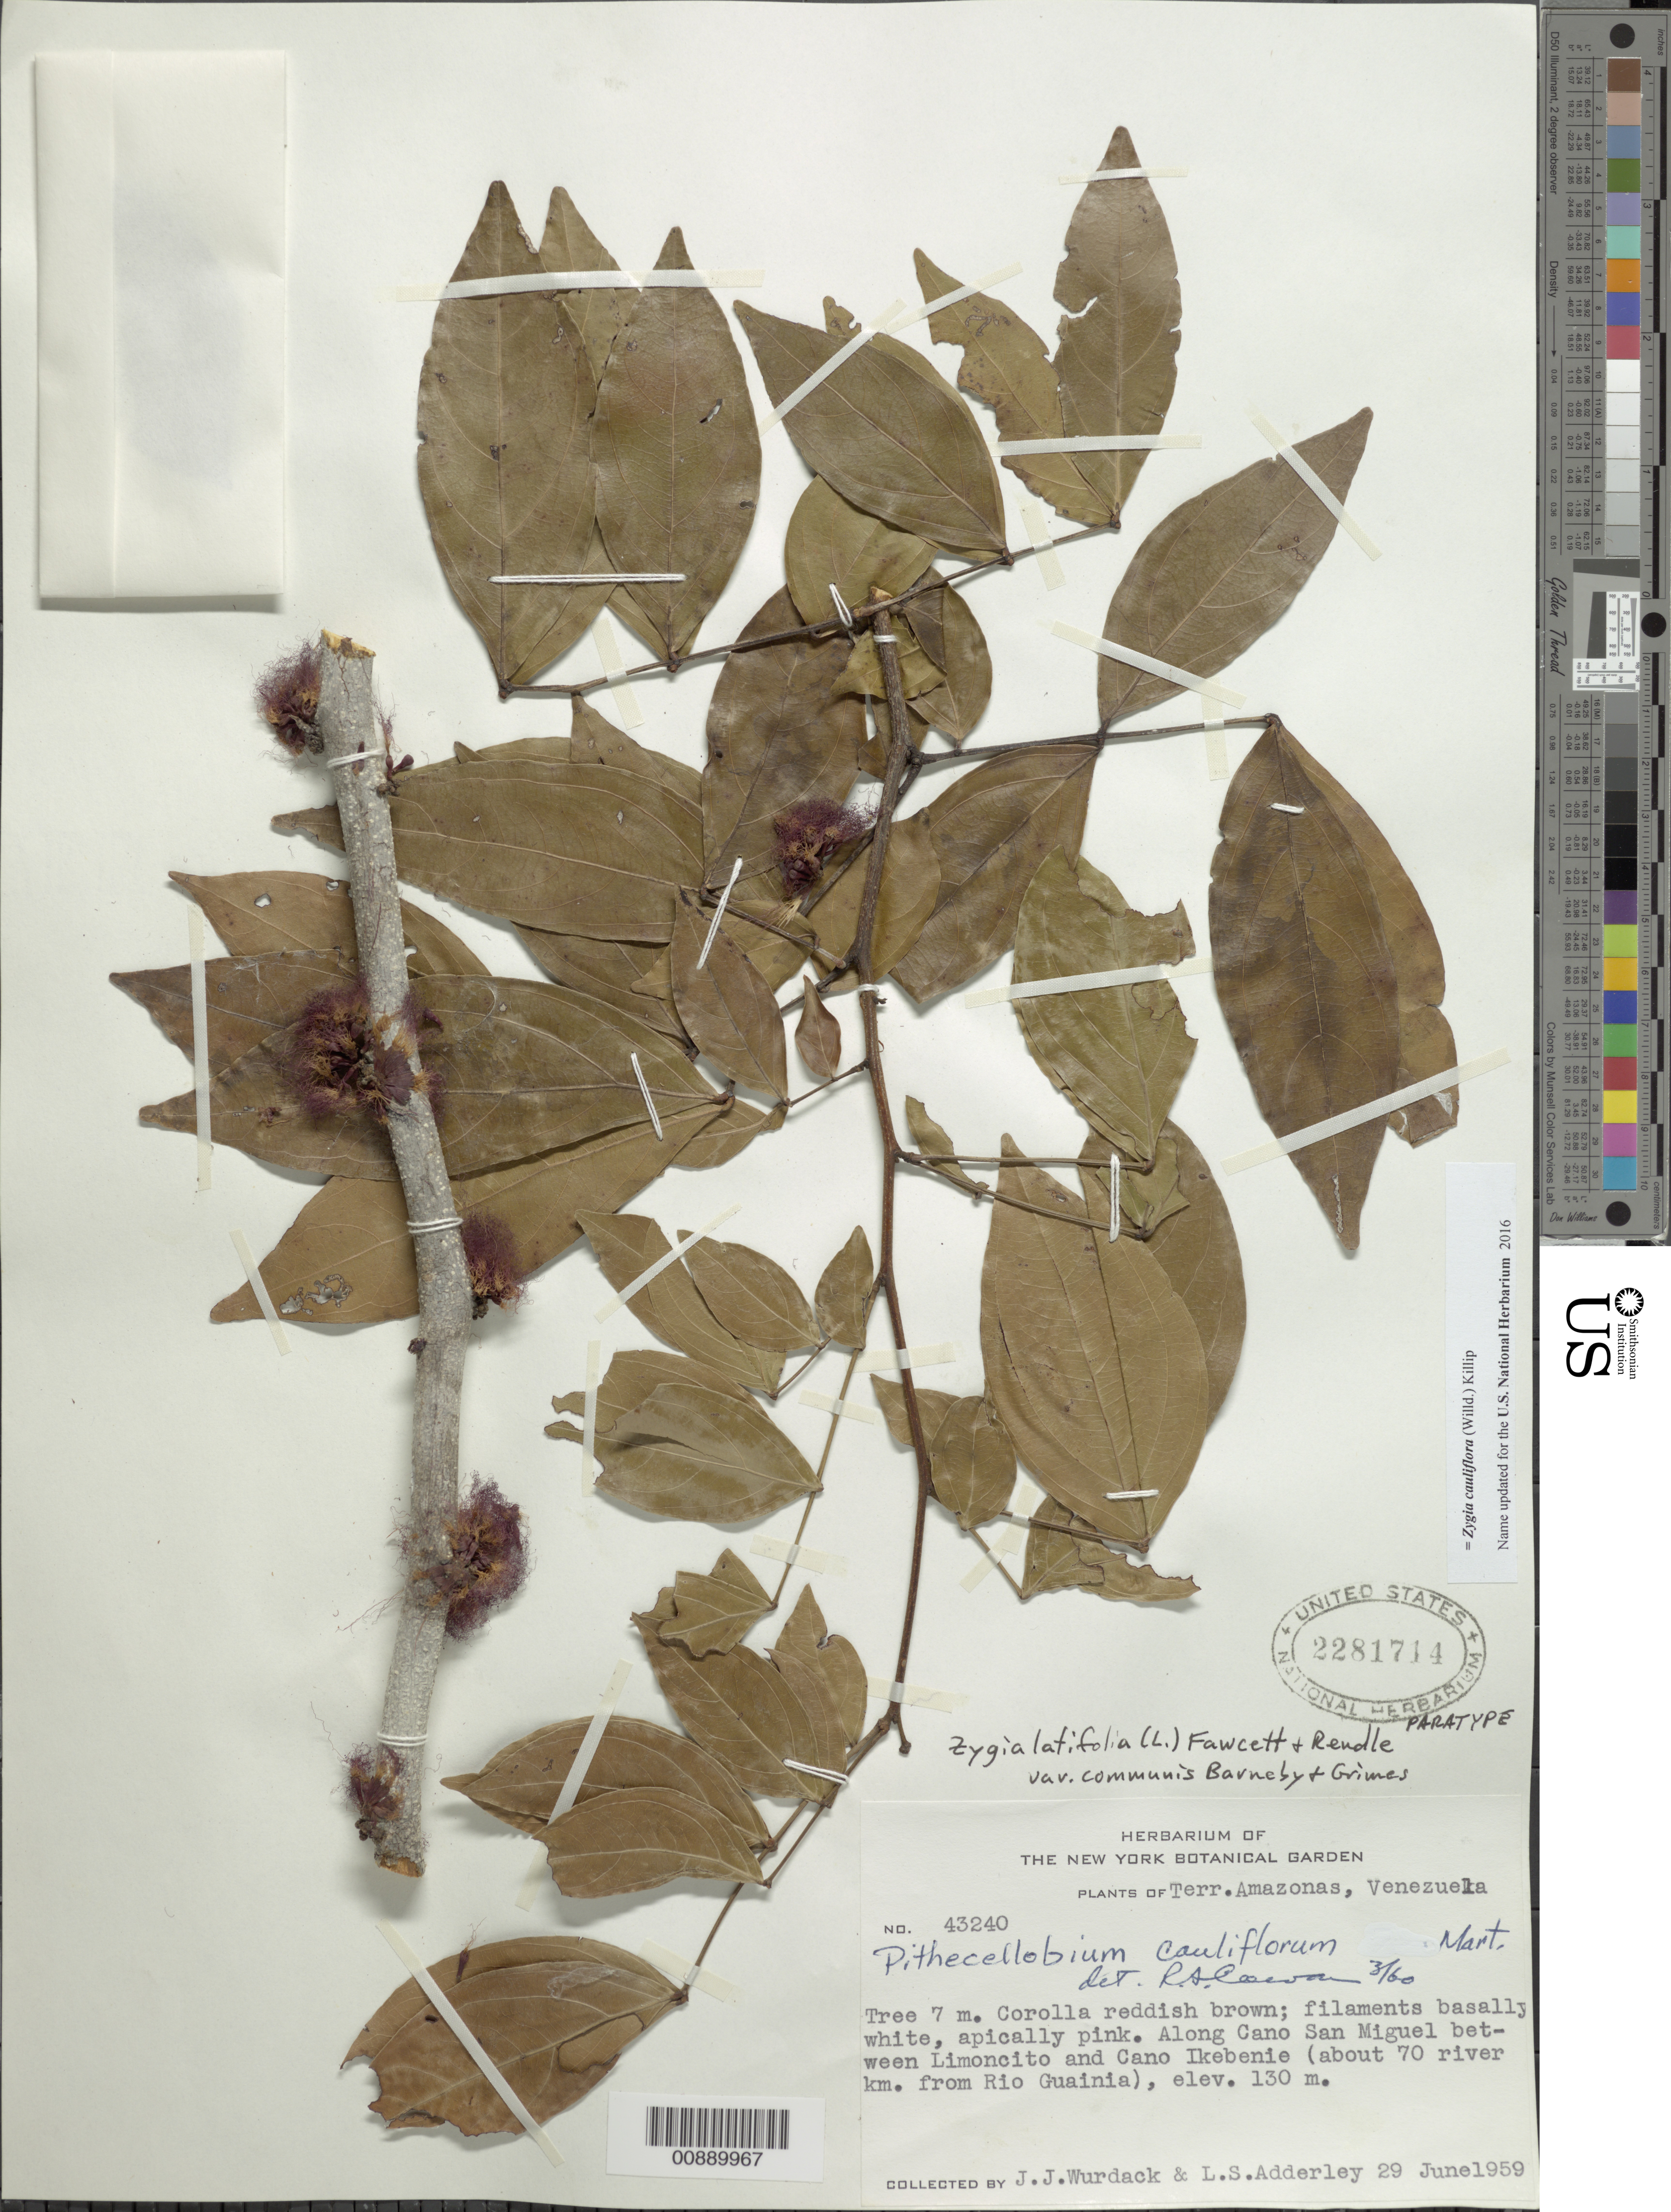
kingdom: Plantae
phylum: Tracheophyta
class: Magnoliopsida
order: Fabales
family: Fabaceae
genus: Zygia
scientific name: Zygia cauliflora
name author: (Willd.) Killip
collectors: J. J. Wurdack & L. S. Adderley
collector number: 43240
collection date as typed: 29-Jun-59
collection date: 1959-06-29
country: Venezuela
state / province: Amazonas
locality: Caño San Miguel, between Limoncito and Caño Ikebenie, Río Guainia (about 70 km from river mouth)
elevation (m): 130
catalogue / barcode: US 2281714